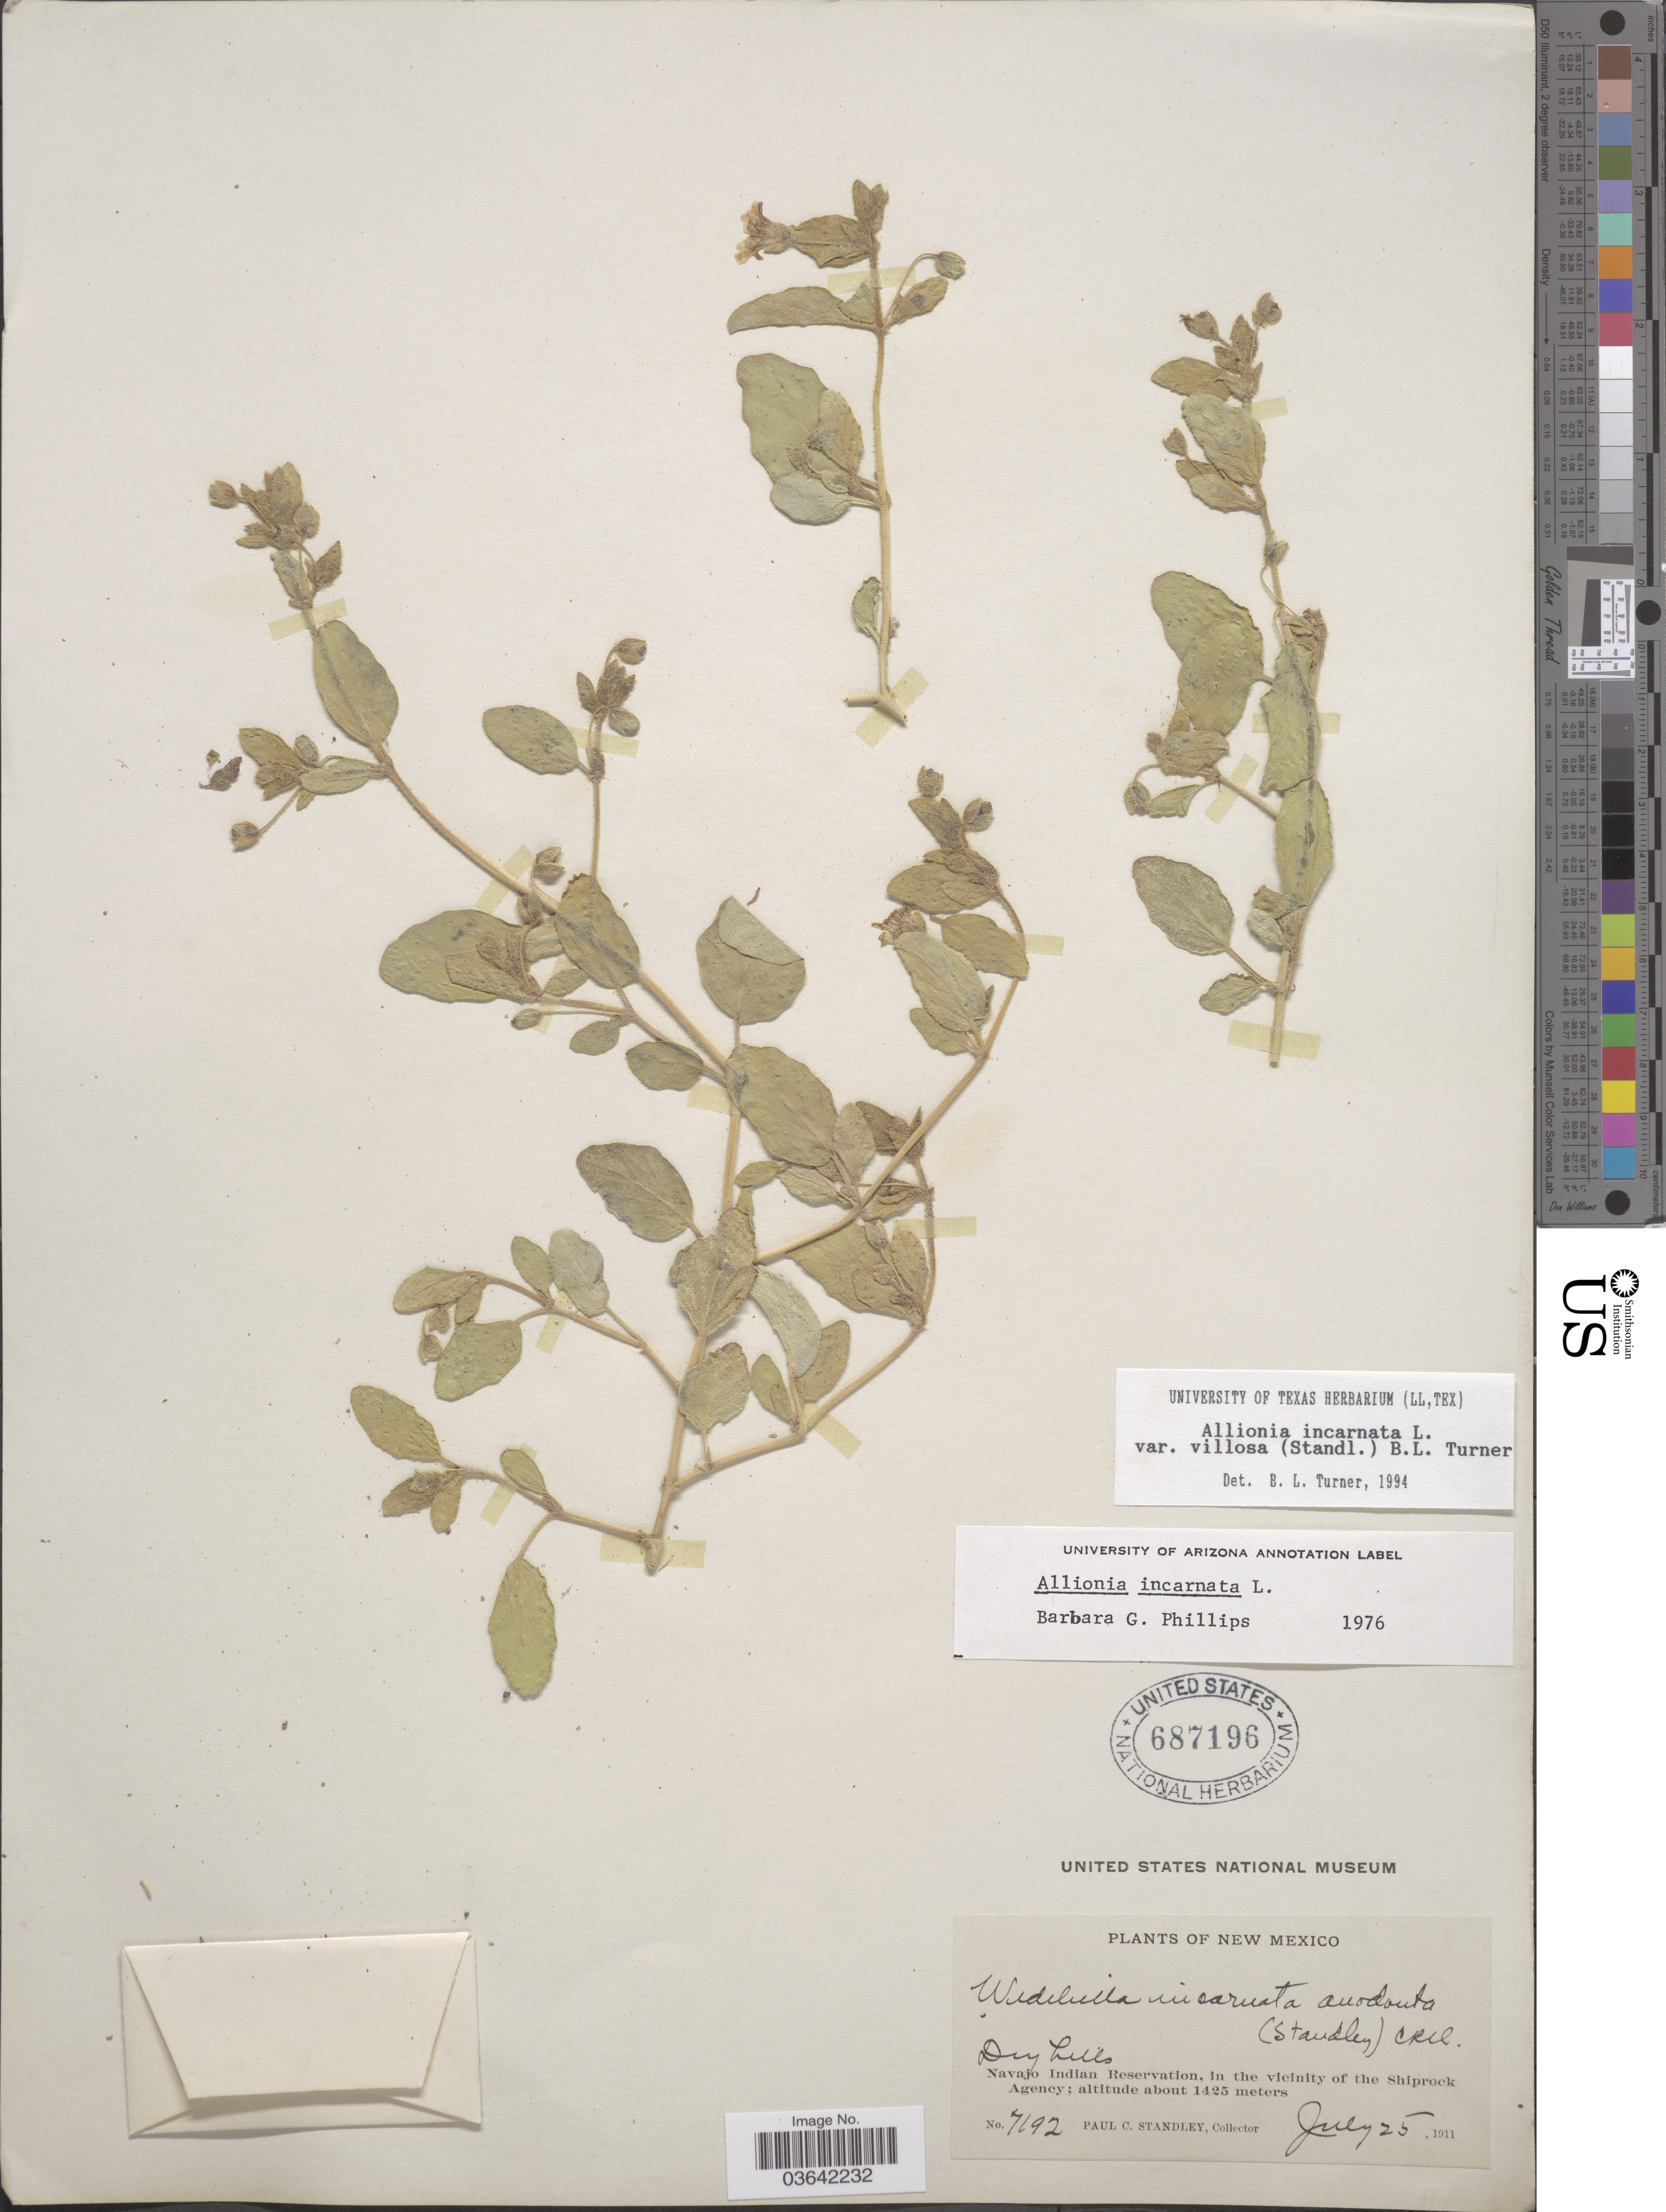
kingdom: Plantae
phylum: Tracheophyta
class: Magnoliopsida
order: Caryophyllales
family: Nyctaginaceae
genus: Allionia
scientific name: Allionia incarnata var. villosa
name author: (Standl.) B.L. Turner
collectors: P. C. Standley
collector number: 7192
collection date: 1911-07-25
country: United States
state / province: New Mexico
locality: Dry hills. Navajo Indian Reservation, in the vicinity of the Shiprock Agency.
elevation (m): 1425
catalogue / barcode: US 687196